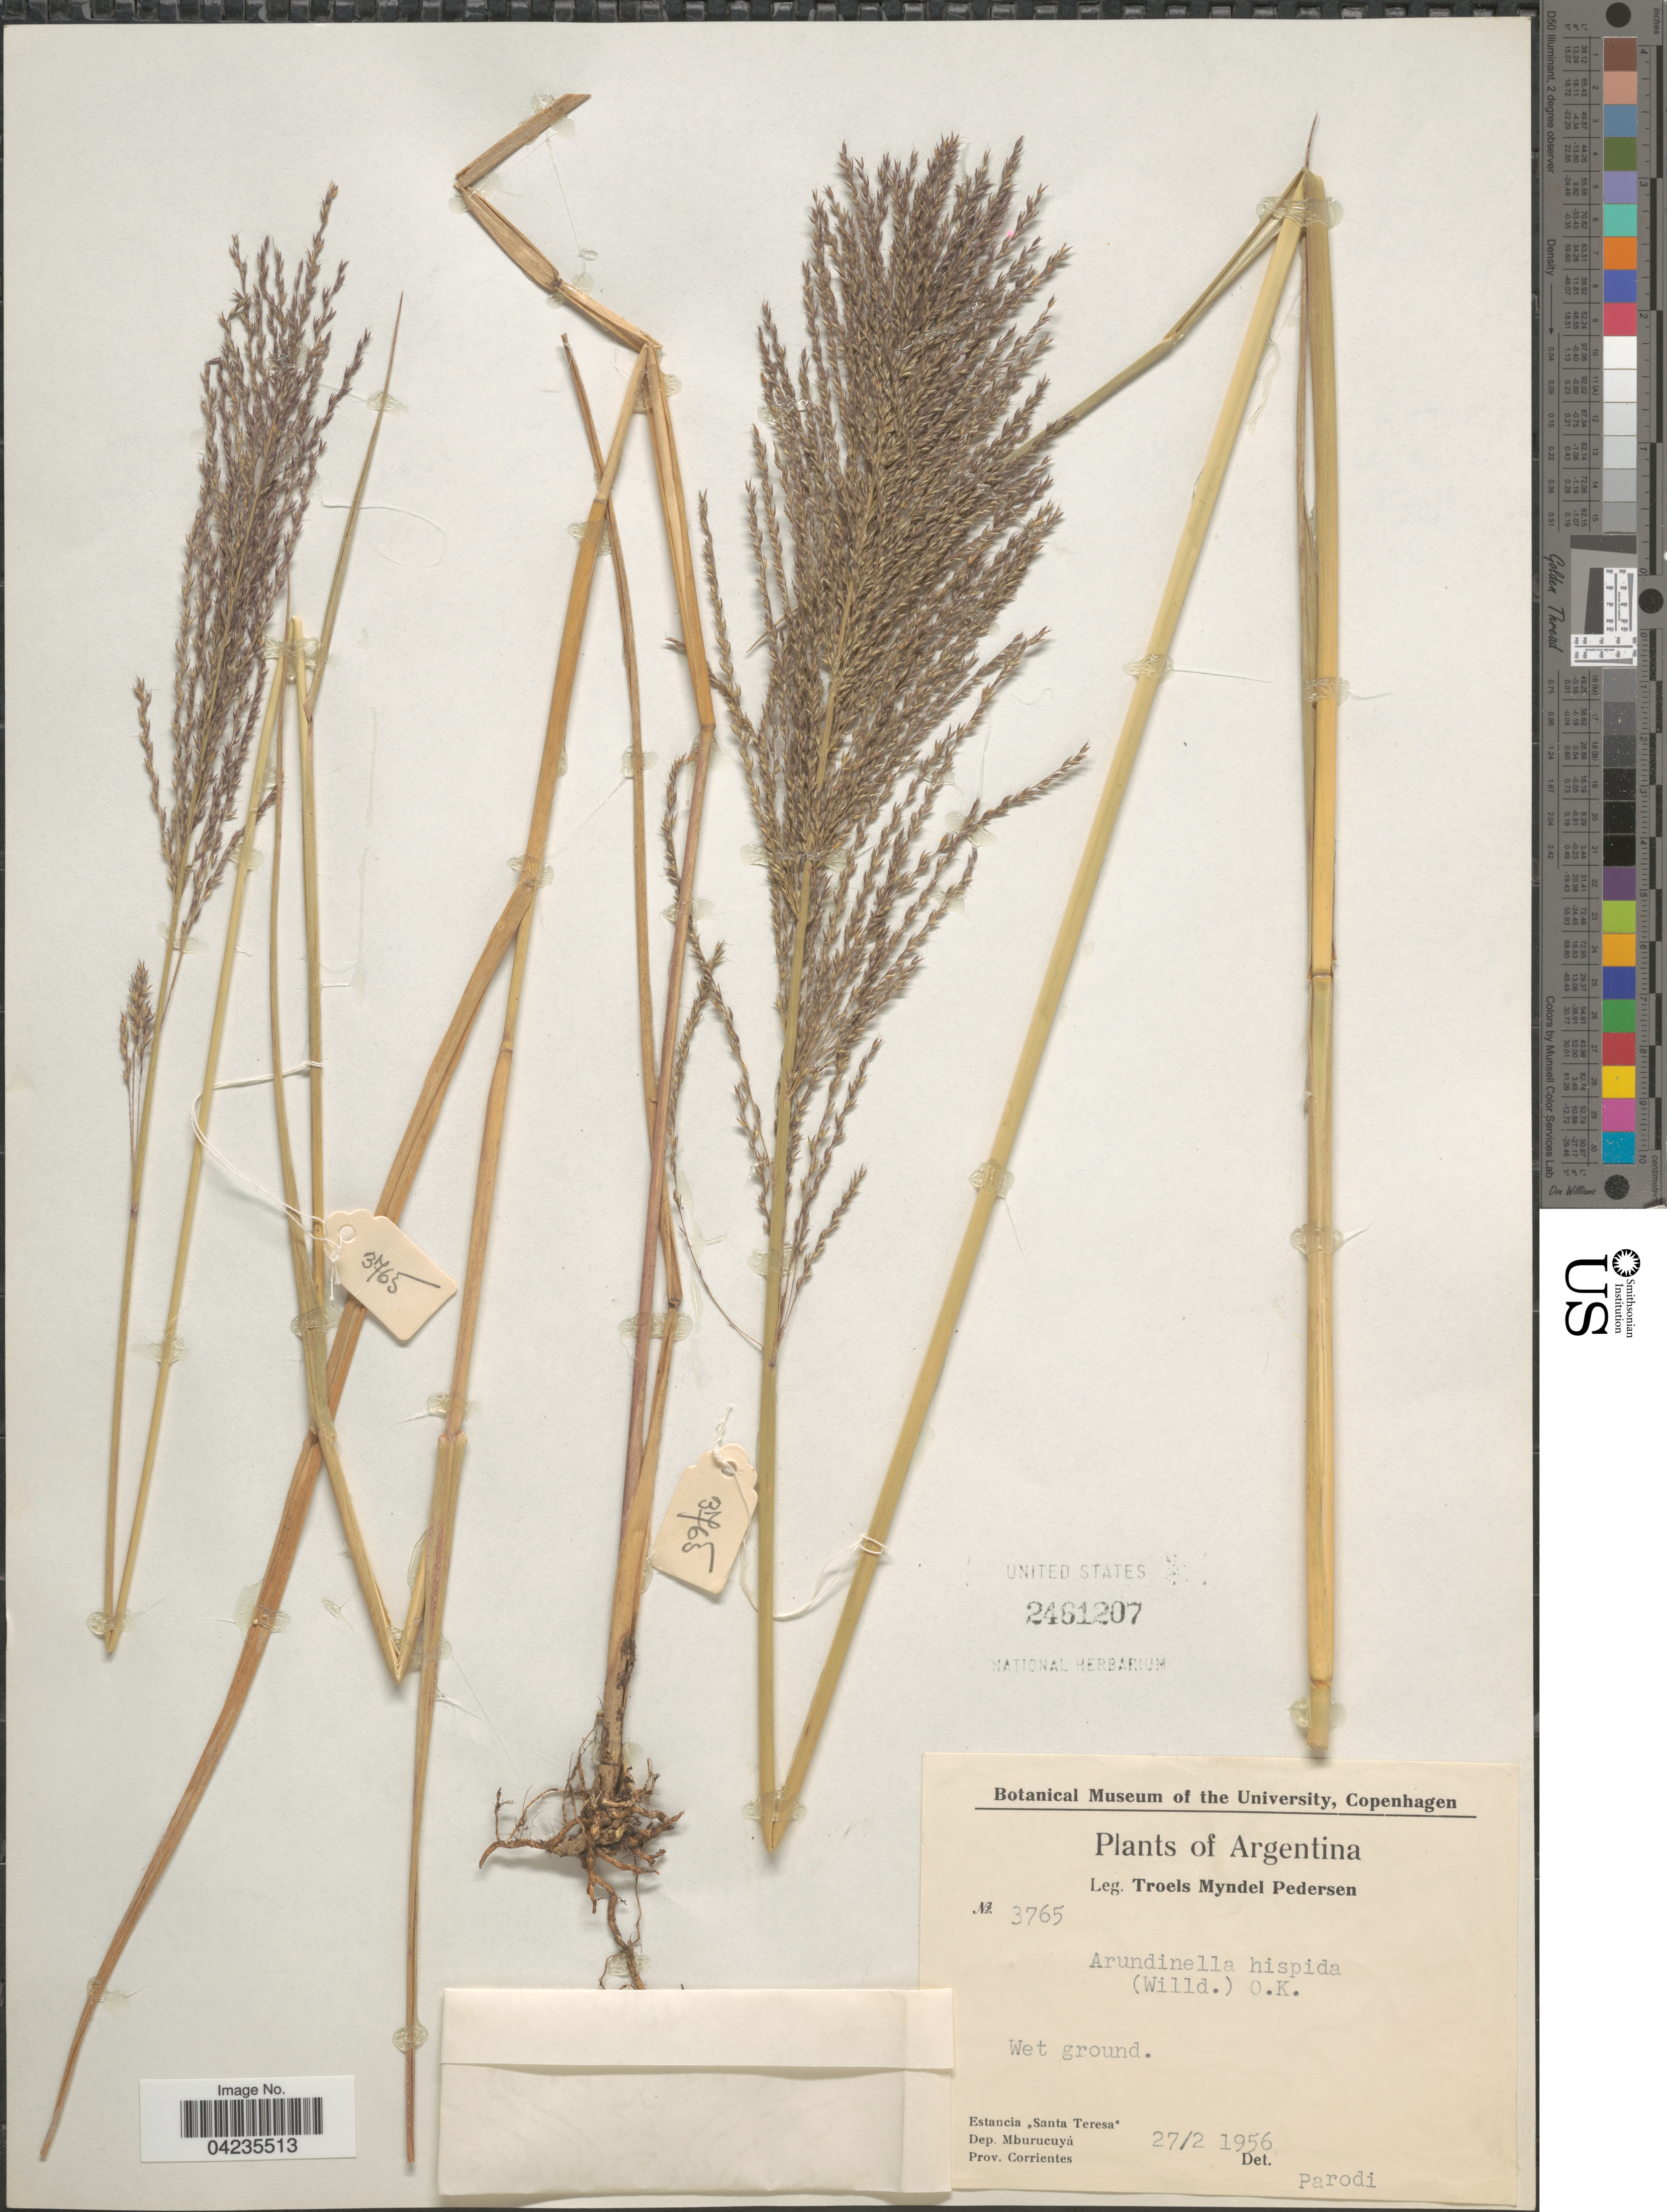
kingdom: Plantae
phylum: Tracheophyta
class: Liliopsida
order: Poales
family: Poaceae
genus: Arundinella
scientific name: Arundinella hispida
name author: (Humb. & Bonpl. ex Willd.) Kuntze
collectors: T. Pederson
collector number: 3765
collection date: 1956-02-27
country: Argentina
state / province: Corrientes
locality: Estancia "Santa Teresa". Dep. Mburucuyá. Prov. Corrientes.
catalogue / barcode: US 2461207